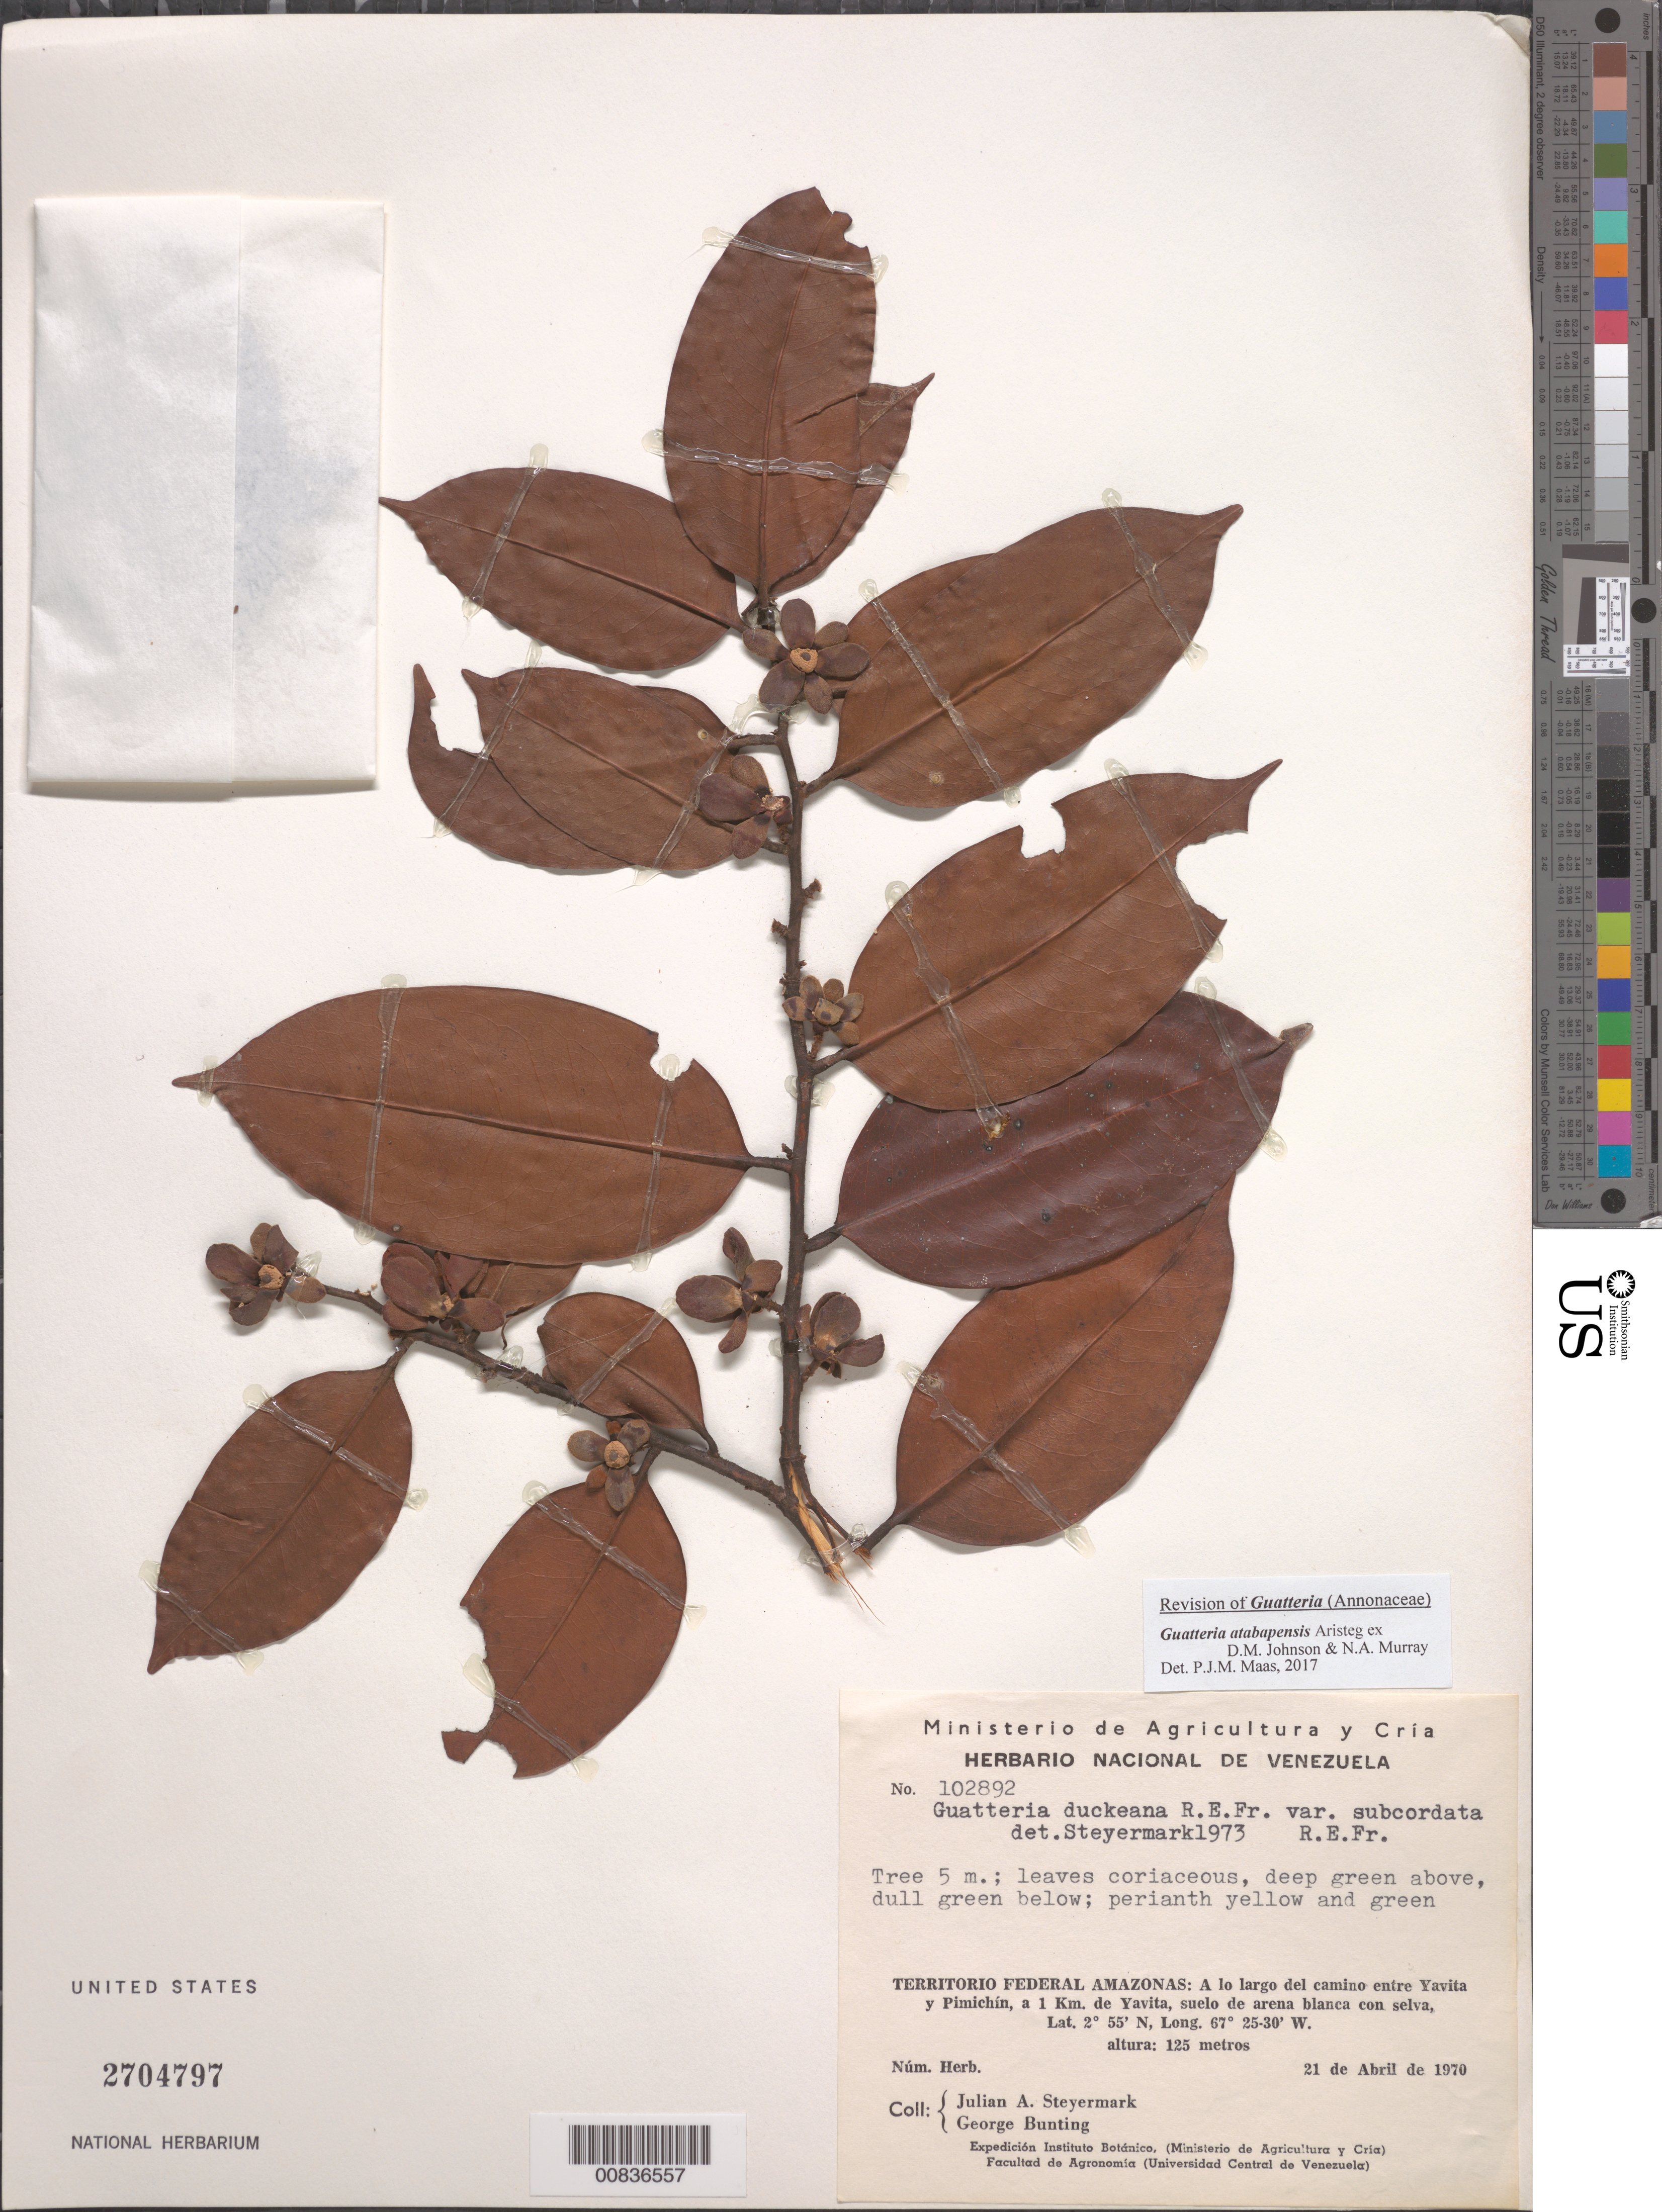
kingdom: Plantae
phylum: Tracheophyta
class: Magnoliopsida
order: Magnoliales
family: Annonaceae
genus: Guatteria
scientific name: Guatteria atabapensis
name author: Aristeg. ex D.M. Johnson & N.A. Murray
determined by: Maas, Paul J.; Maas, H.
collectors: J. Steyermark & G. S. Bunting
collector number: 102892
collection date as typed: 21-Apr-70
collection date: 1970-04-21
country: Venezuela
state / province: Amazonas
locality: Yavita-Pimichín, 1 km de Yavita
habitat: Roadside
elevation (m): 125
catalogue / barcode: US 2704797